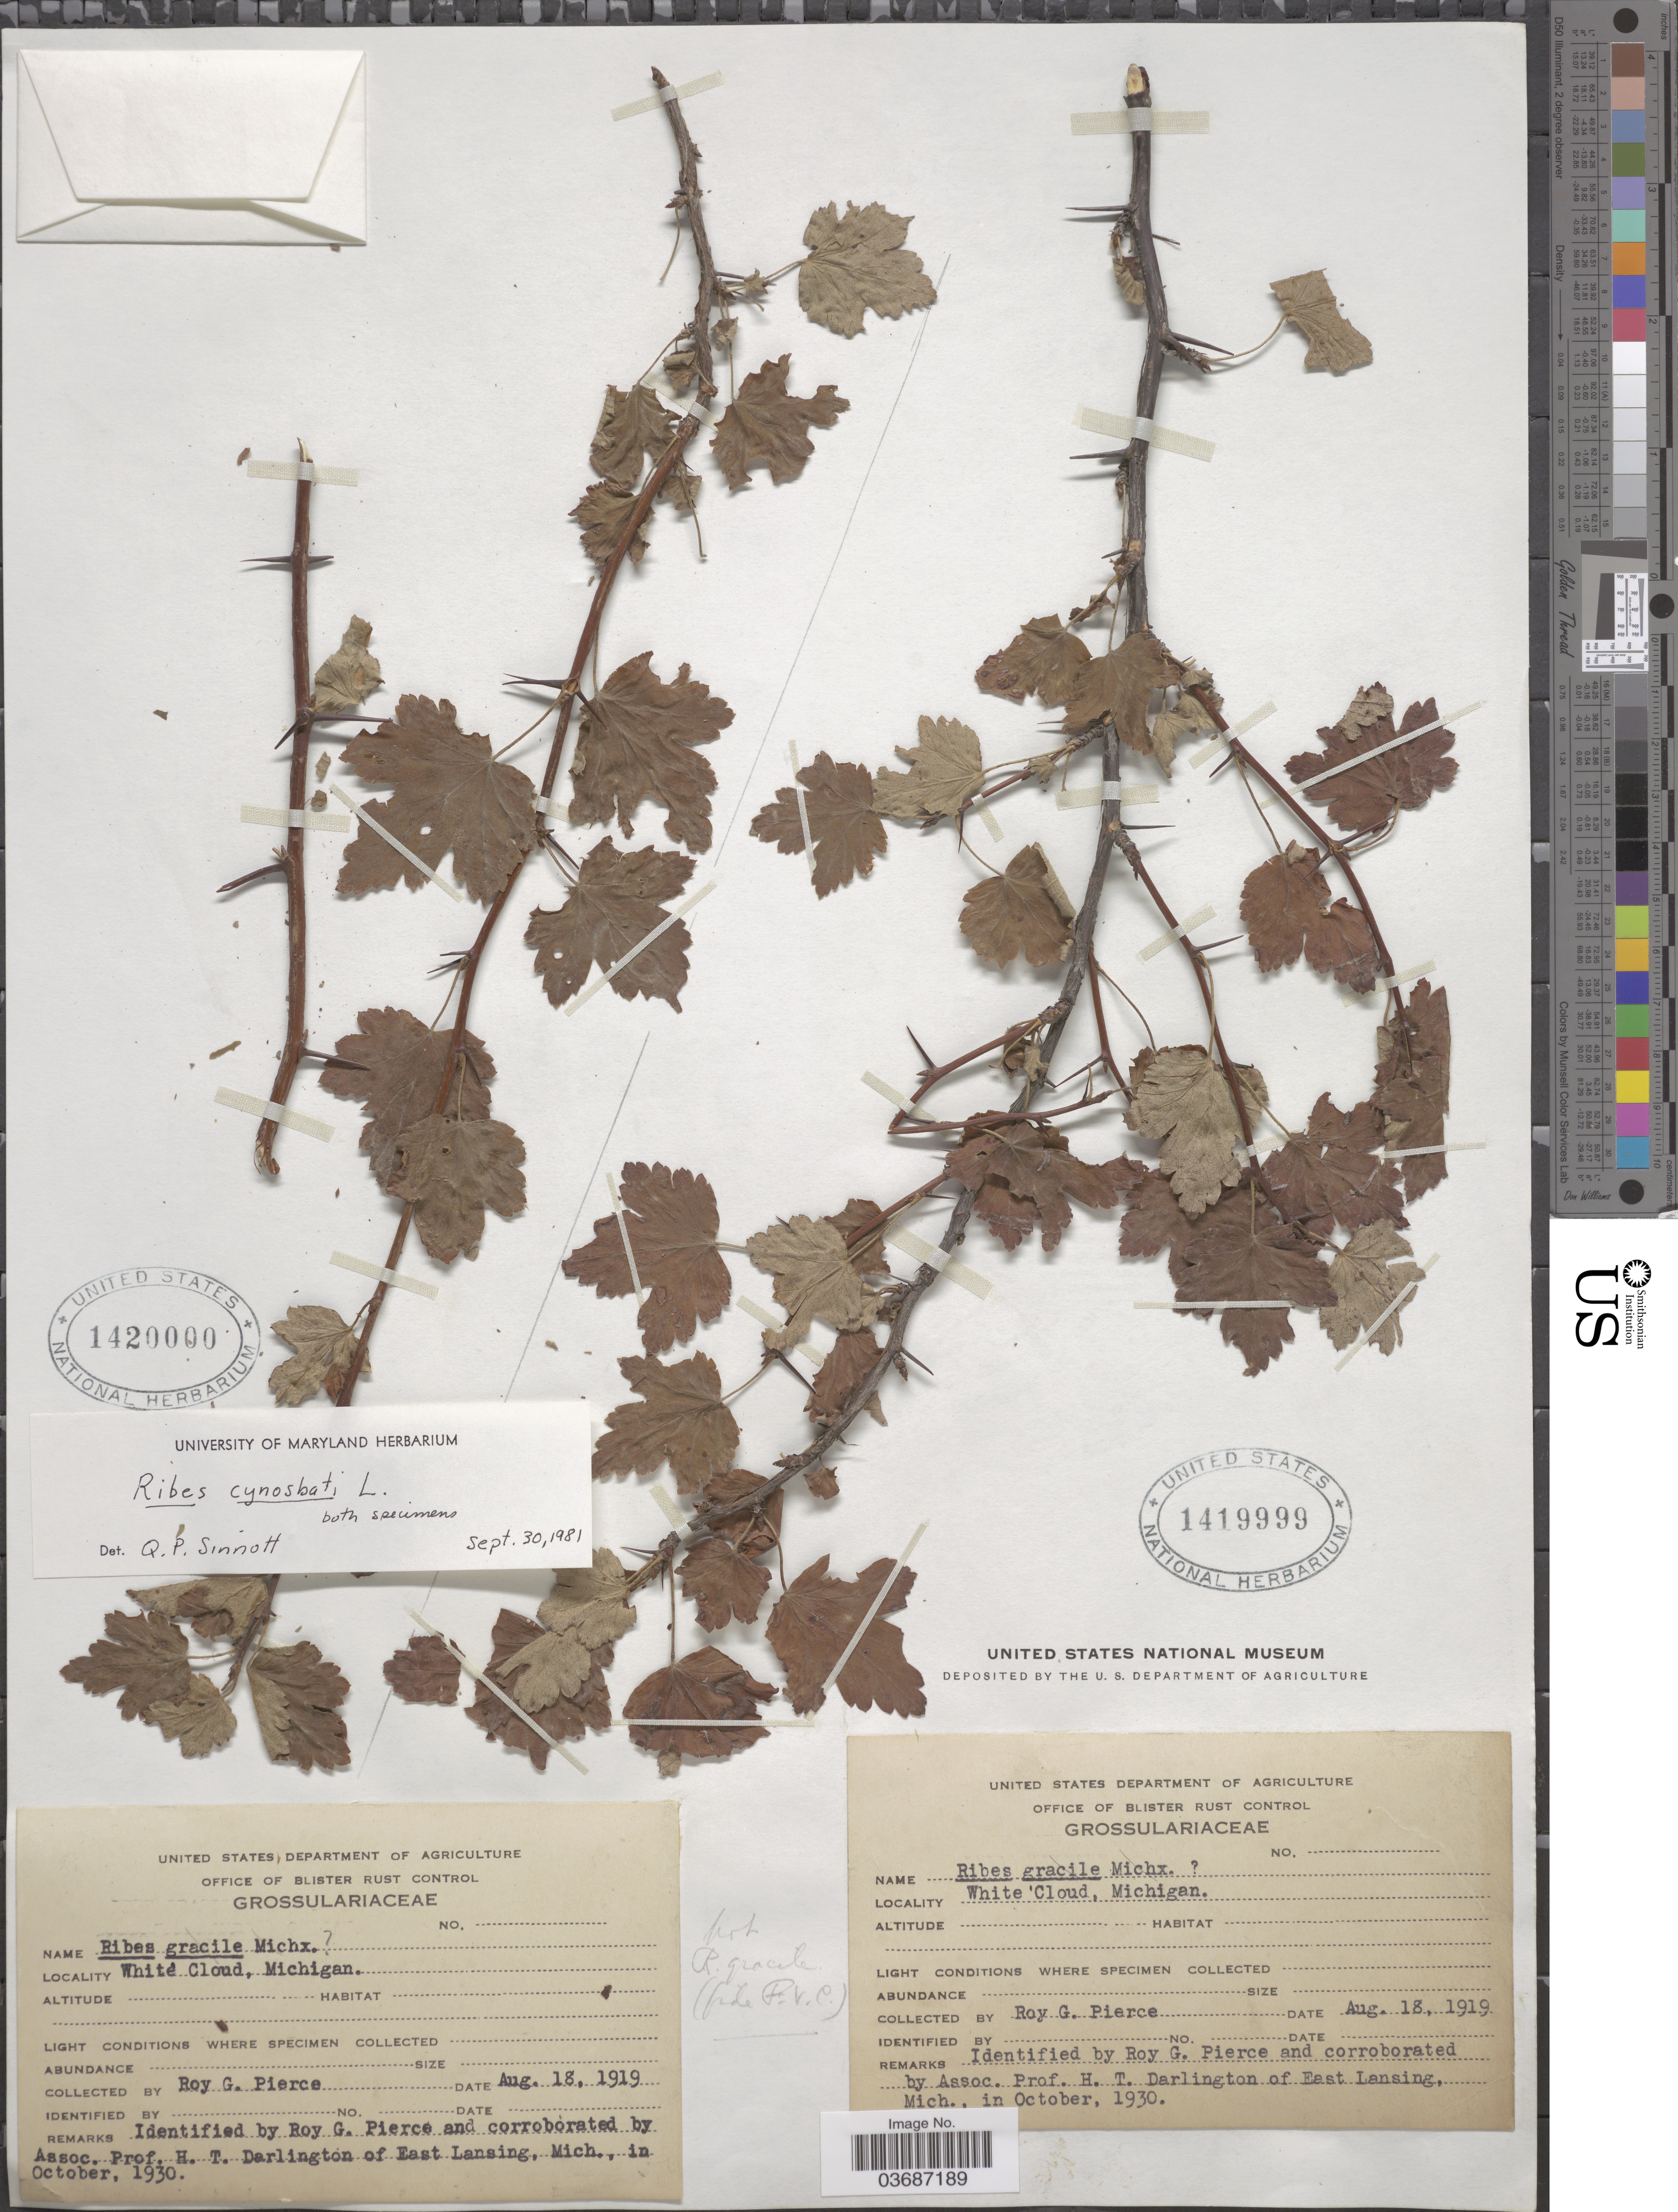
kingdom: Plantae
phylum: Tracheophyta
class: Magnoliopsida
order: Saxifragales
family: Grossulariaceae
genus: Ribes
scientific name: Ribes cynosbati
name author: L.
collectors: R. Pierce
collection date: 1919-08-18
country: United States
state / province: Michigan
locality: White Cloud.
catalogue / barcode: US 1420000